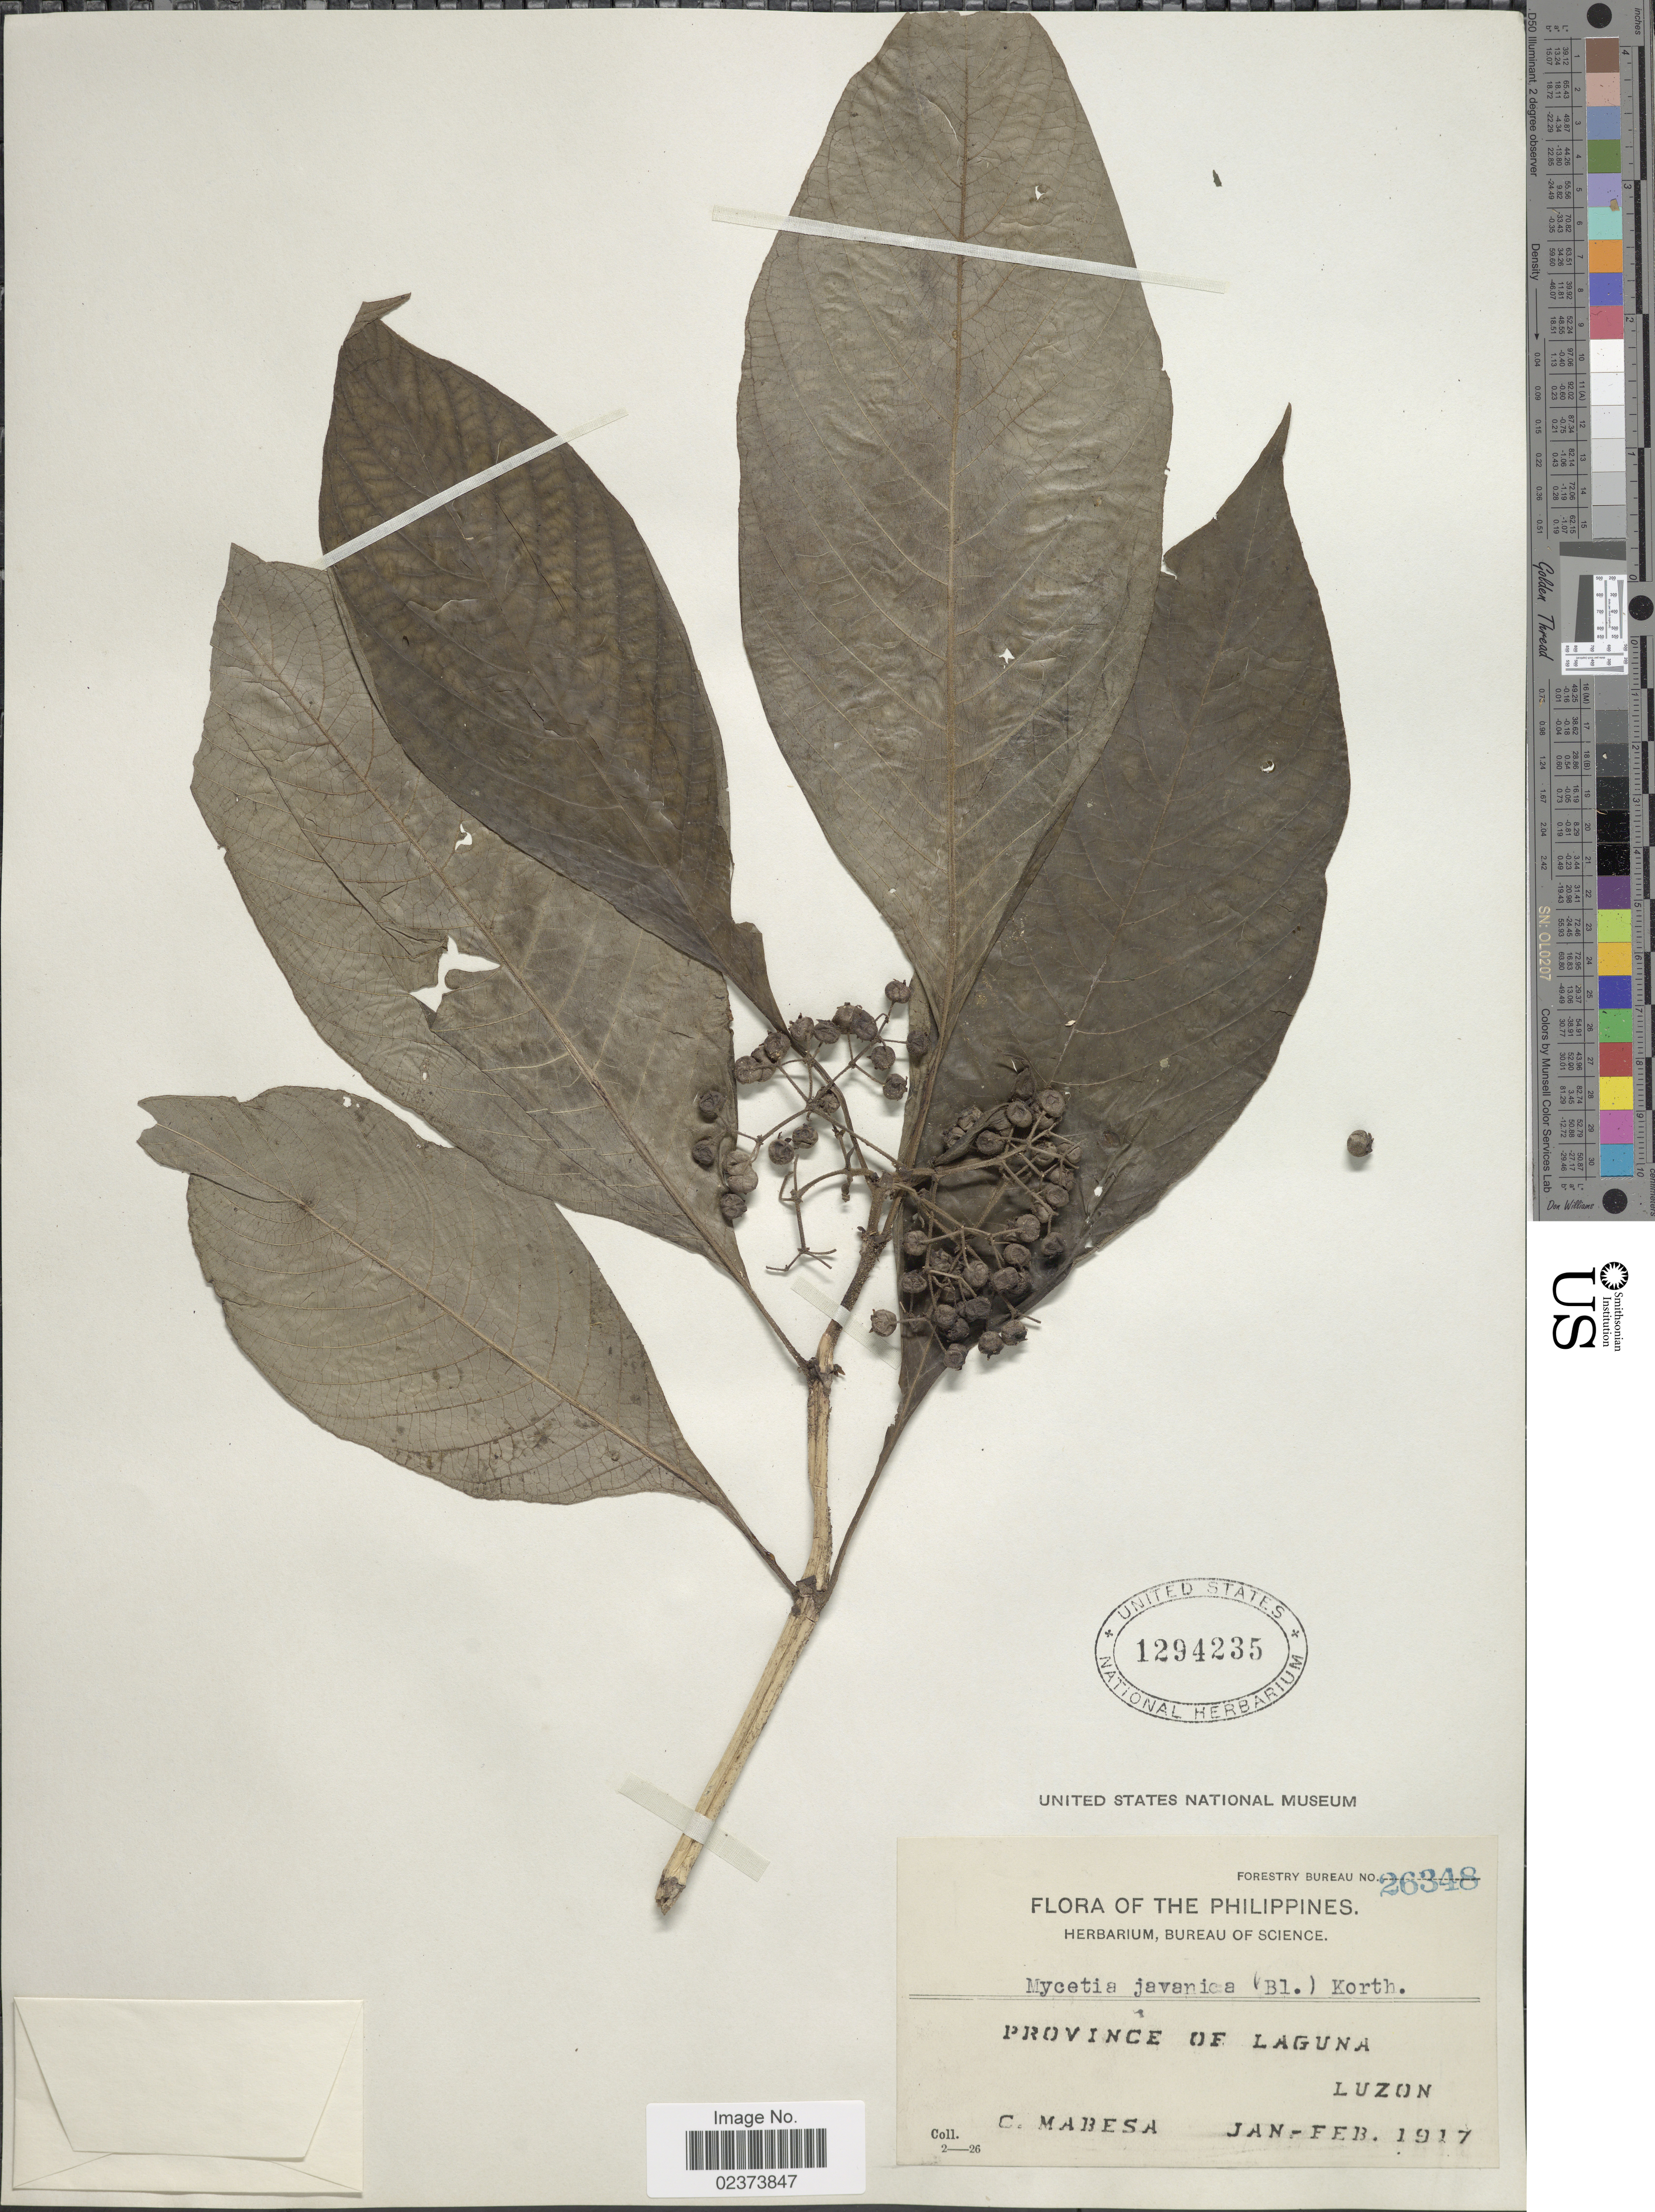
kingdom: Plantae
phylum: Tracheophyta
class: Magnoliopsida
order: Gentianales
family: Rubiaceae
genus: Mycetia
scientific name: Mycetia javanica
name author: (Blume) Reinw. ex Korth.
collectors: C. Mabesa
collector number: Forestry Bureau 26348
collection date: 1917-01/1917-02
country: Philippines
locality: Province of Laguna, Luzon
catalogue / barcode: US 1294235